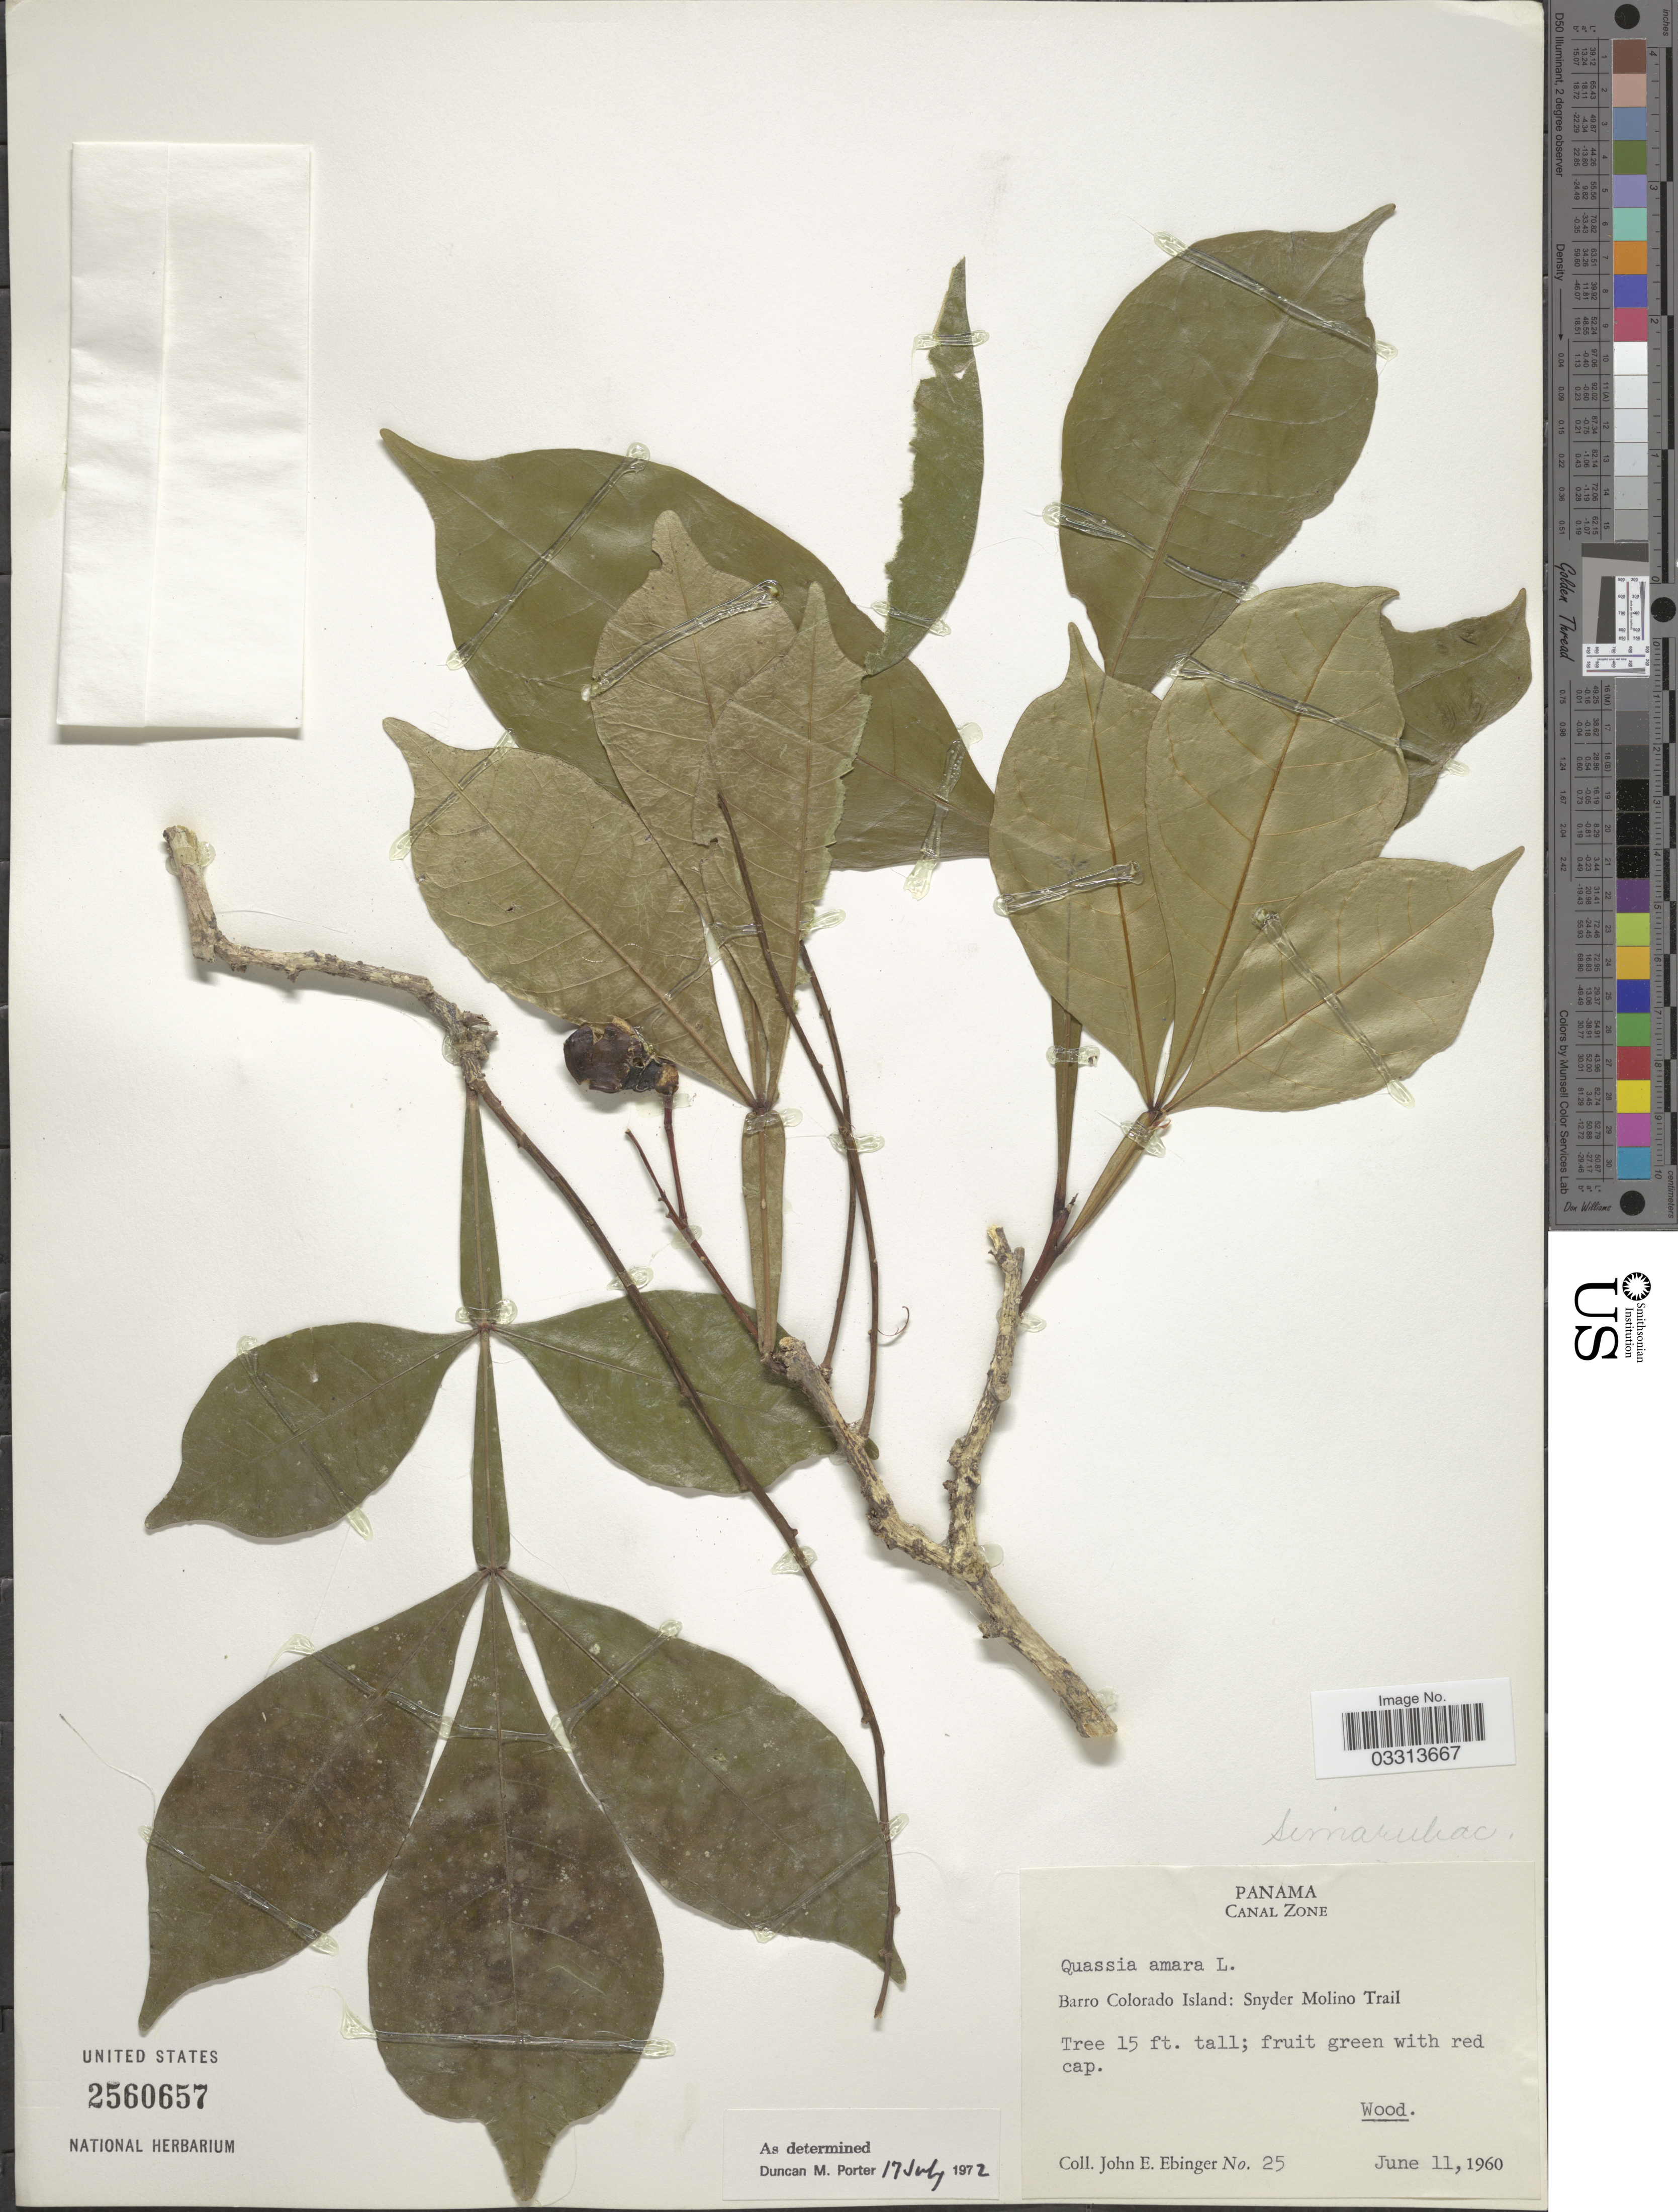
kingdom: Plantae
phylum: Tracheophyta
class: Magnoliopsida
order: Sapindales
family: Simaroubaceae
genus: Quassia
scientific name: Quassia amara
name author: L.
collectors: J. Ebinger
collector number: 25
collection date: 1960-06-11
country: Panama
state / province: Panamá Oeste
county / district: Canal Zone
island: Barro Colorado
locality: Canal Zone, Barro Colorado Island: Snyder Molino Trail.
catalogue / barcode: US 2560657